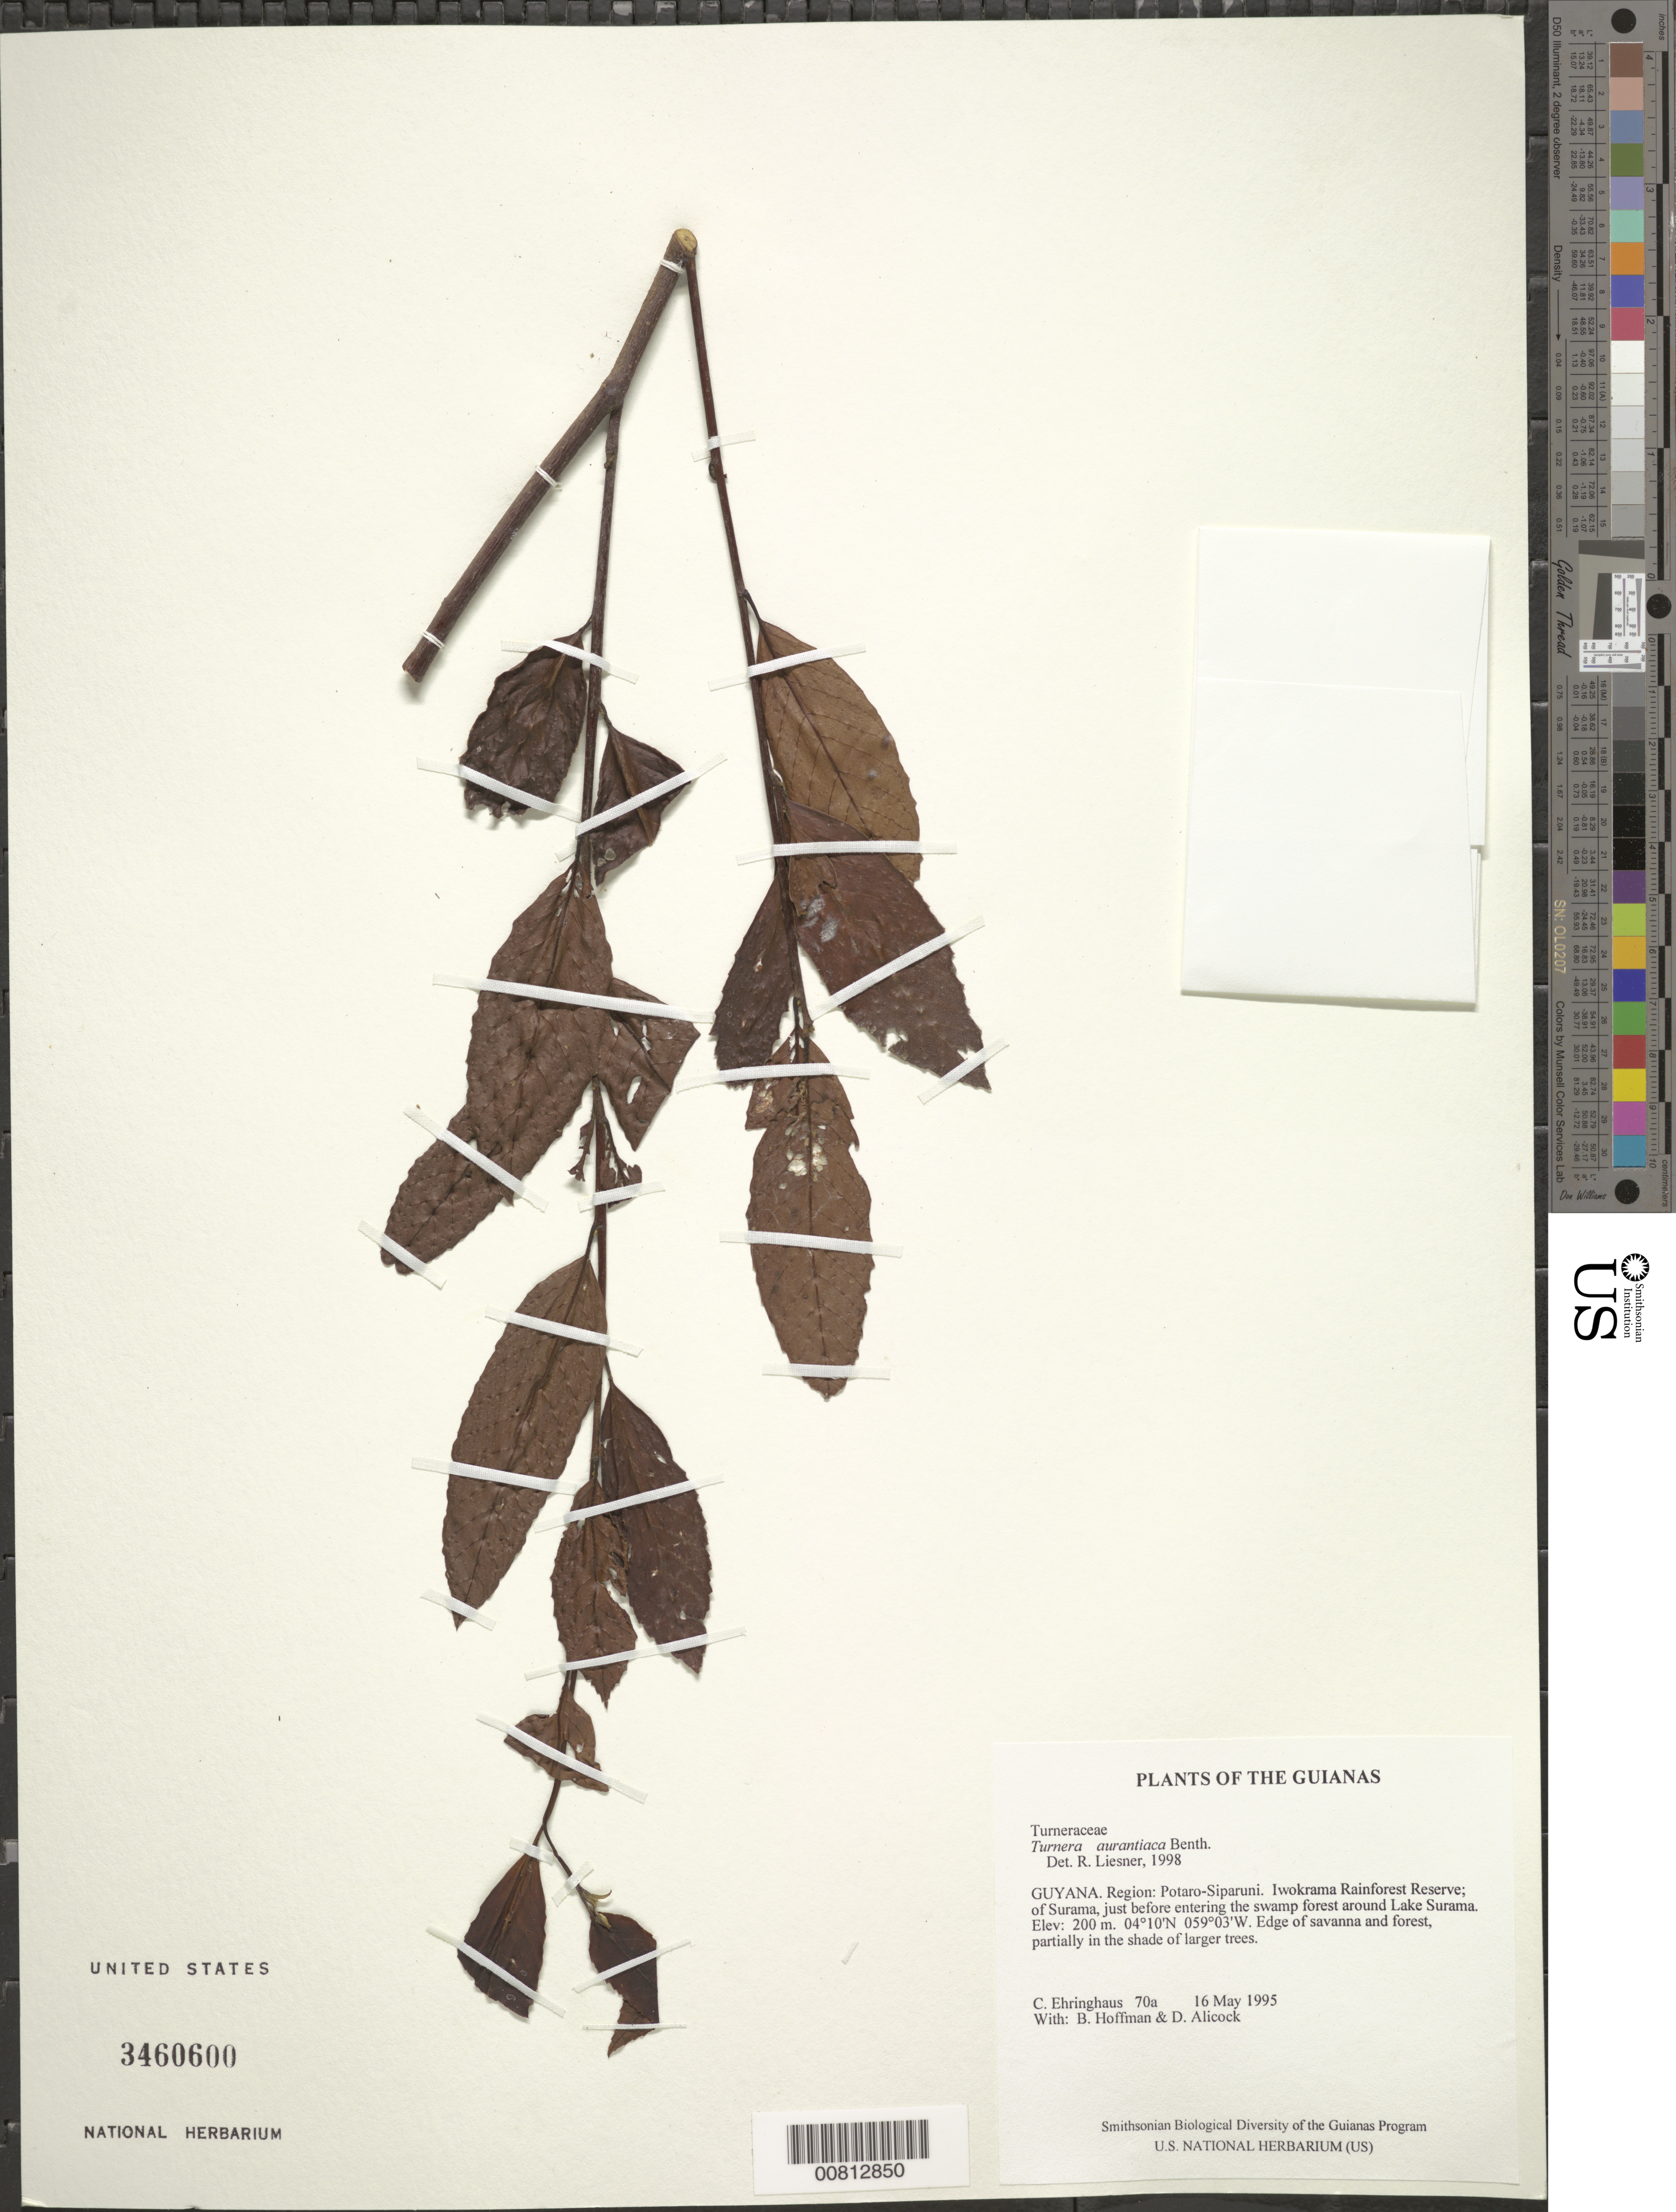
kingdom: Plantae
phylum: Tracheophyta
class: Magnoliopsida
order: Malpighiales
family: Turneraceae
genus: Turnera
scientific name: Turnera aurantiaca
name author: Benth.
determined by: Liesner, R. L.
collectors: C. Ehringhaus, B. Hoffman & D. Allicock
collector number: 70 a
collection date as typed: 16 May 1995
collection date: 1995-05-16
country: Guyana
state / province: Potaro-Siparuni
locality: Iwokrama Rainforest Reserve; N of Surama, just before entering the swamp forest around Lake Surama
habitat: Edge of savanna and forest, partially in the shade of larger trees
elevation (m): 200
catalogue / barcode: US 3460600